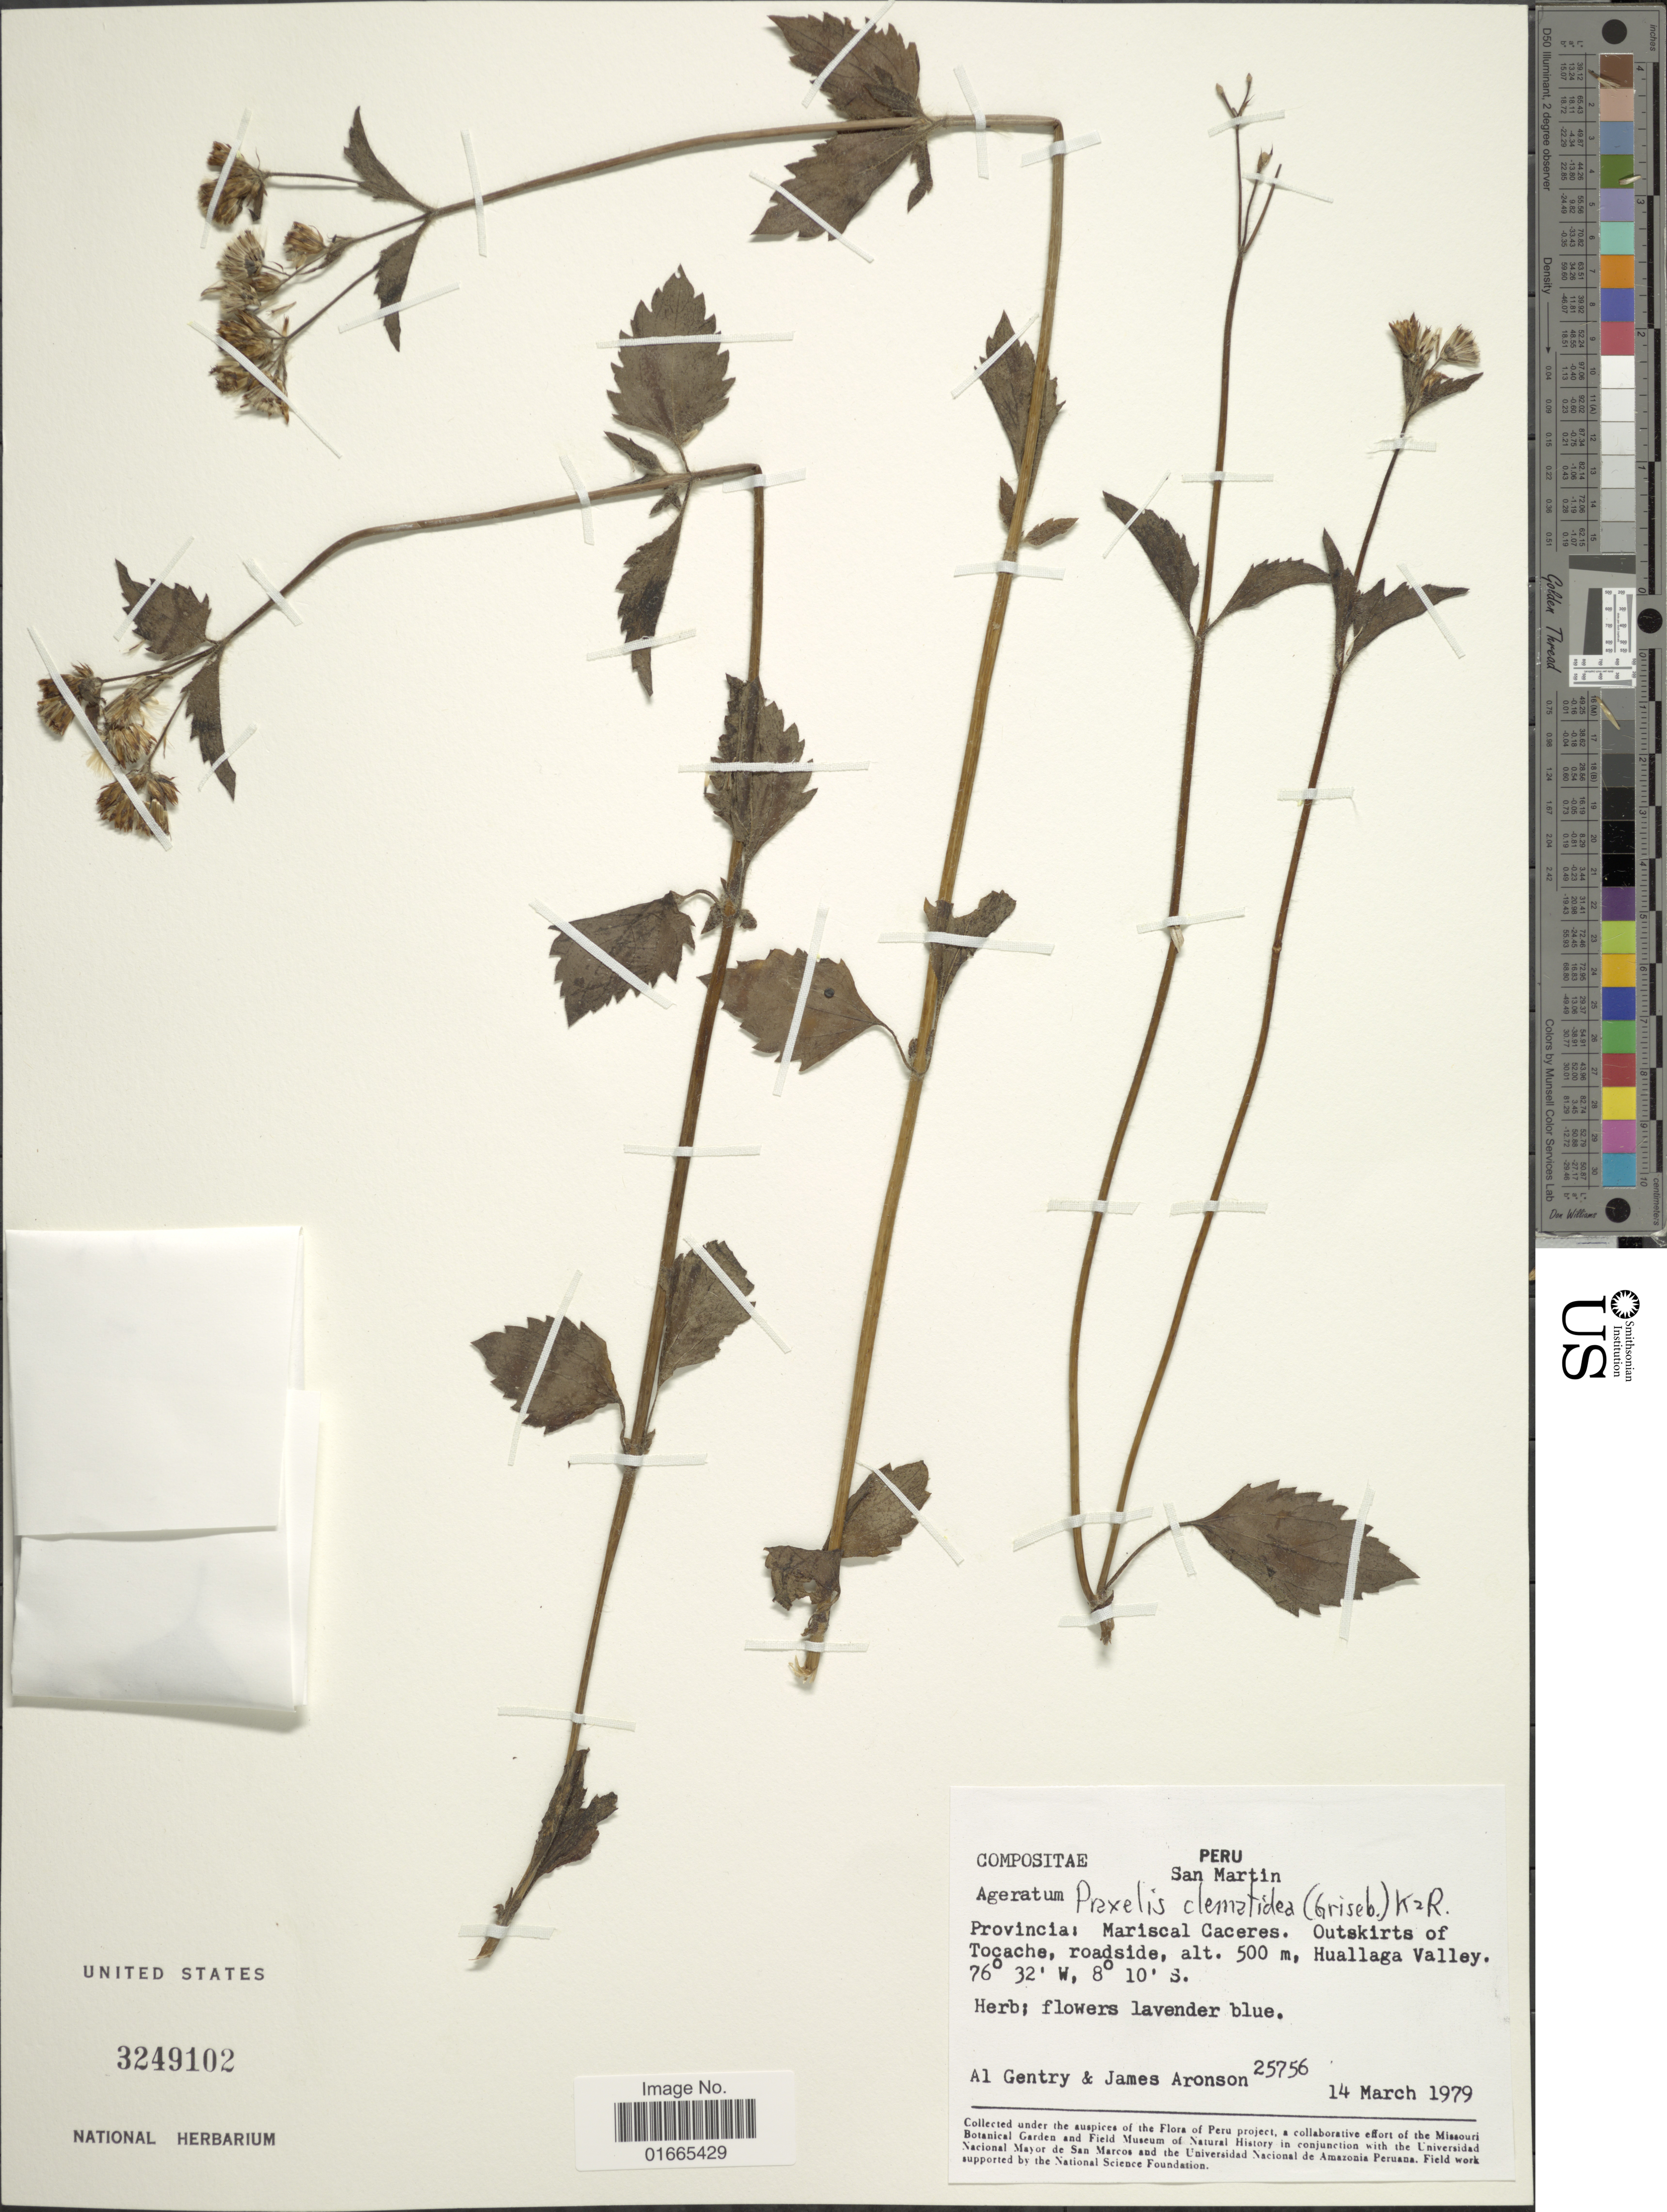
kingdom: Plantae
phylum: Tracheophyta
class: Magnoliopsida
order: Asterales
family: Asteraceae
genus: Praxelis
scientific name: Praxelis clematidea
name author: (Griseb.) R.M. King & H. Rob.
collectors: A. H. Gentry & J. Aronson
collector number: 25756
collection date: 1979-03-14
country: Peru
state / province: San Martín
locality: Provincia Mariscal Caceres. Outskirts of Tocache, roadside, Huallaga Valley.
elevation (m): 500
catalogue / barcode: US 3249102